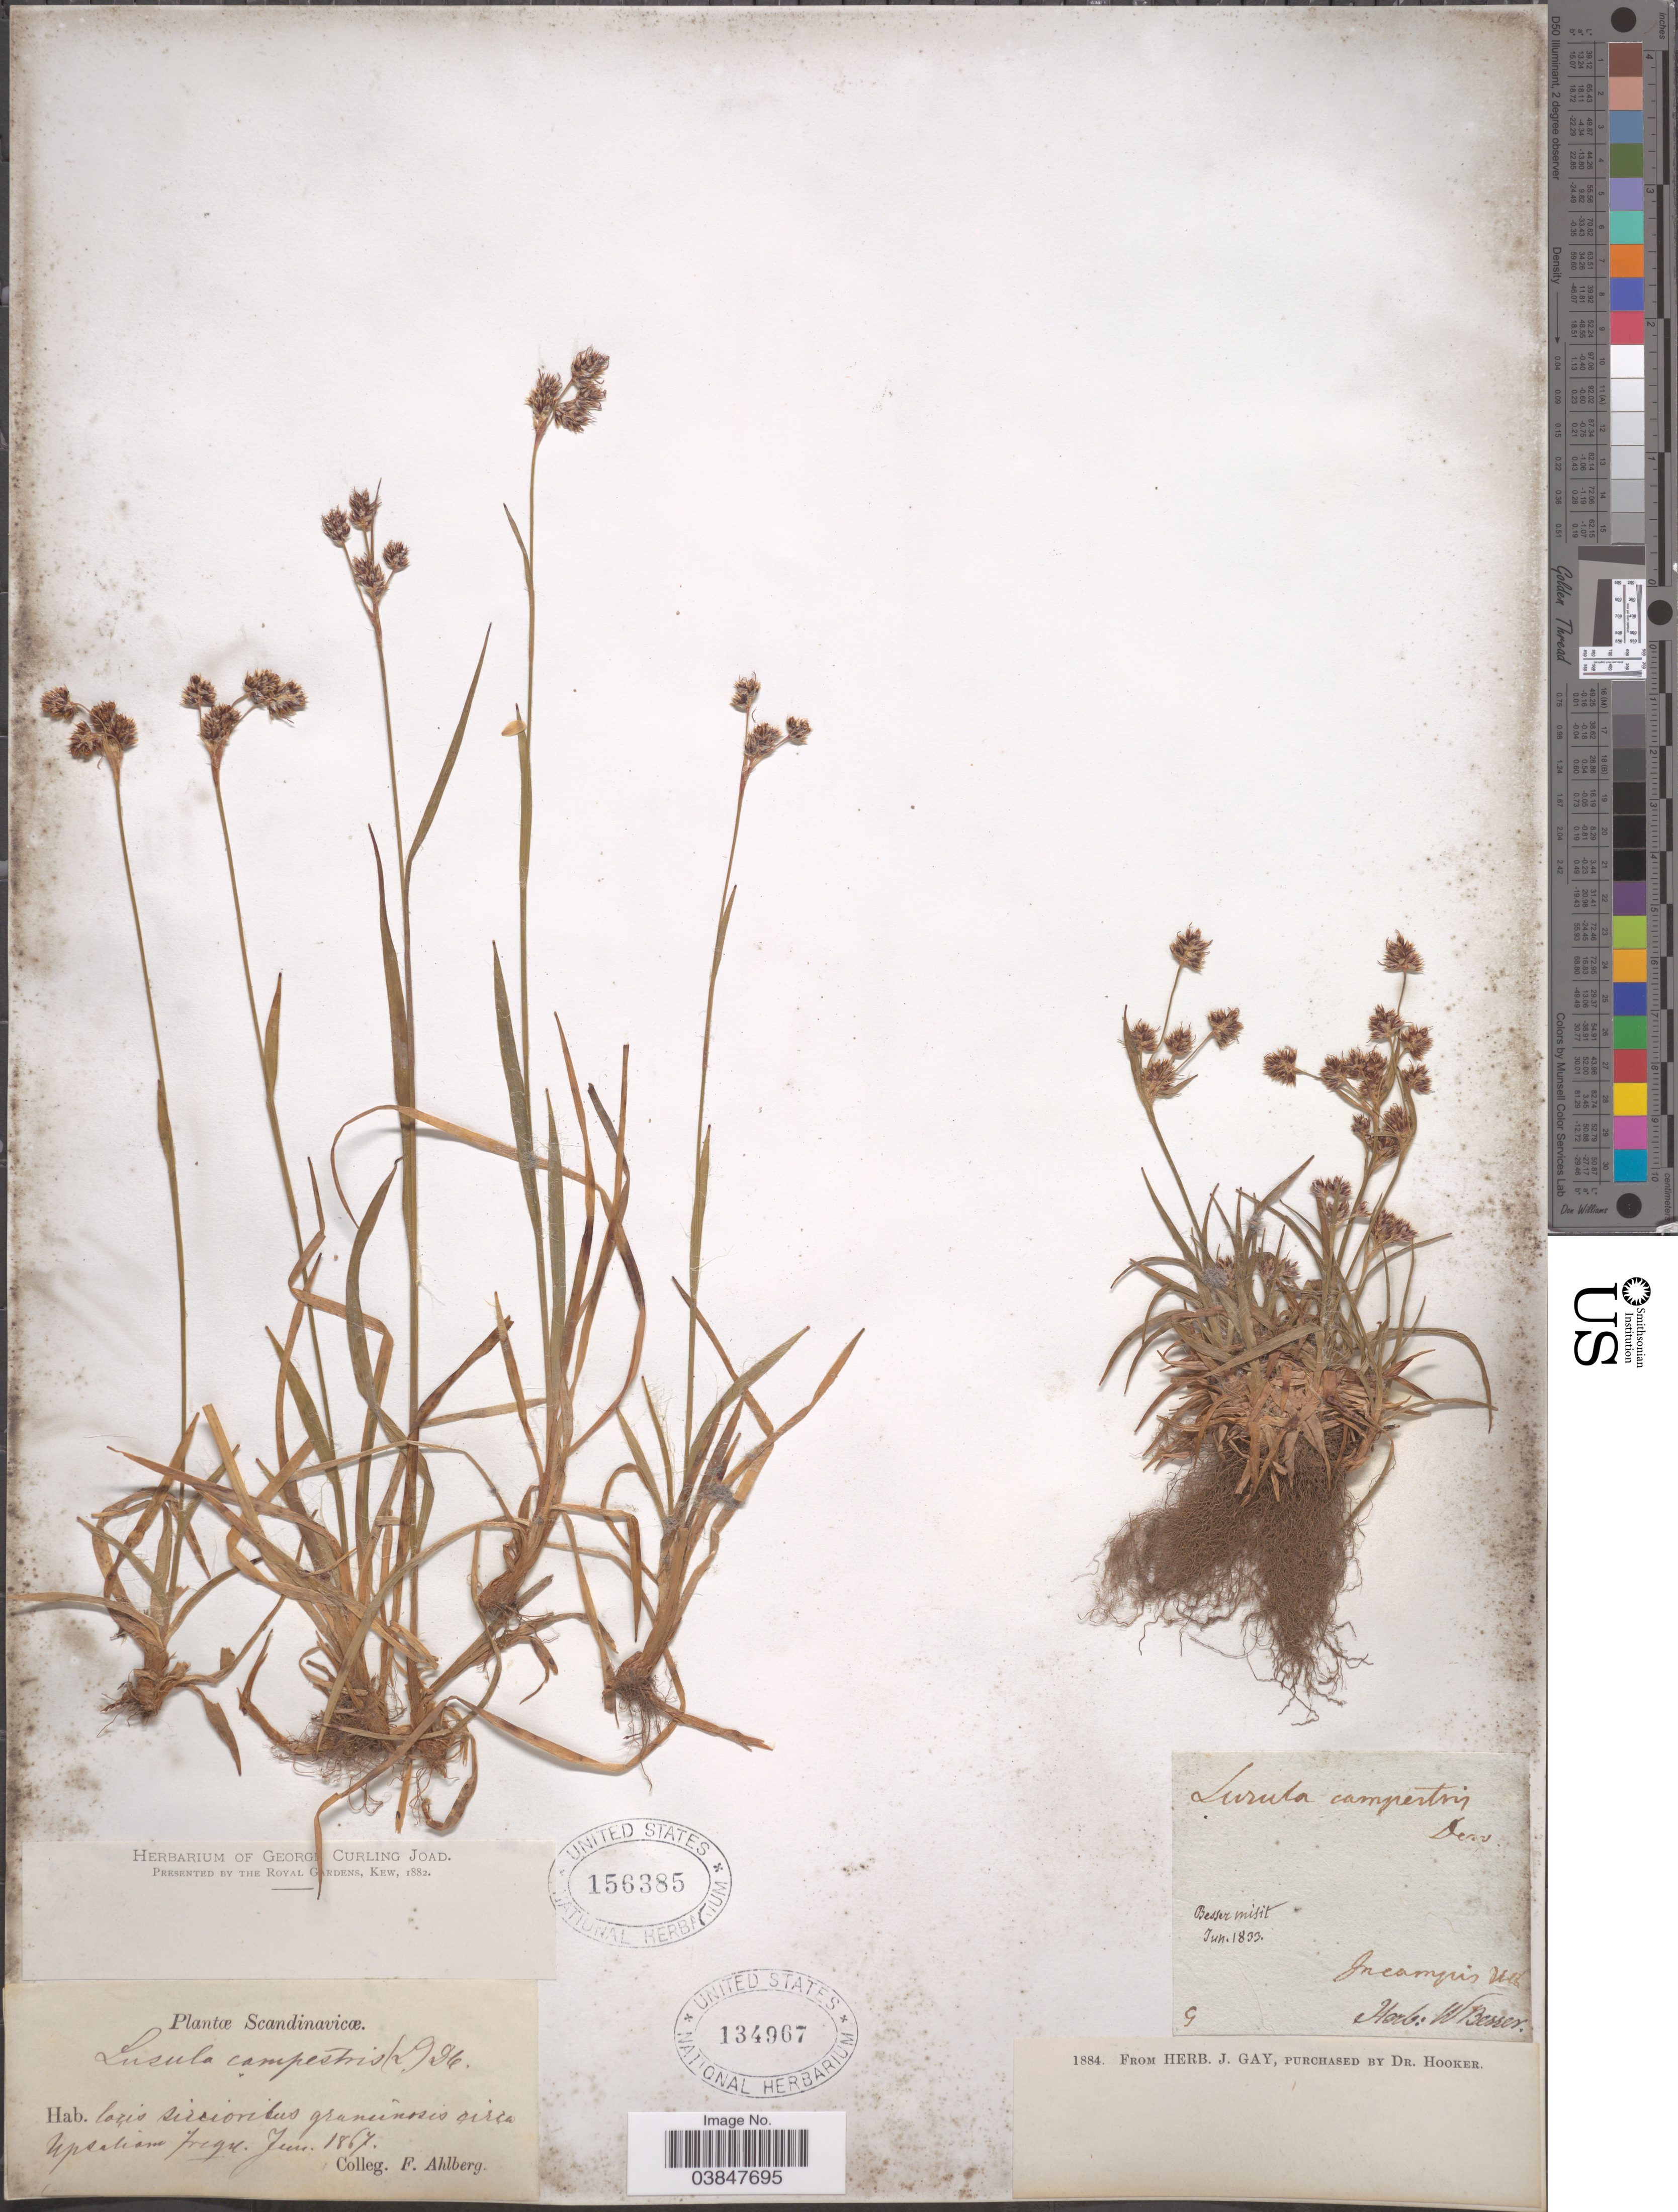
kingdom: Plantae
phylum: Tracheophyta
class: Liliopsida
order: Poales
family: Juncaceae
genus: Luzula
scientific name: Luzula campestris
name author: (L.) DC.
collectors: F. Ahlberg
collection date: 1867-06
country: Sweden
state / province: Uppsala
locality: Scandinavicœ. Circa Upsaliam.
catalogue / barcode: US 156385